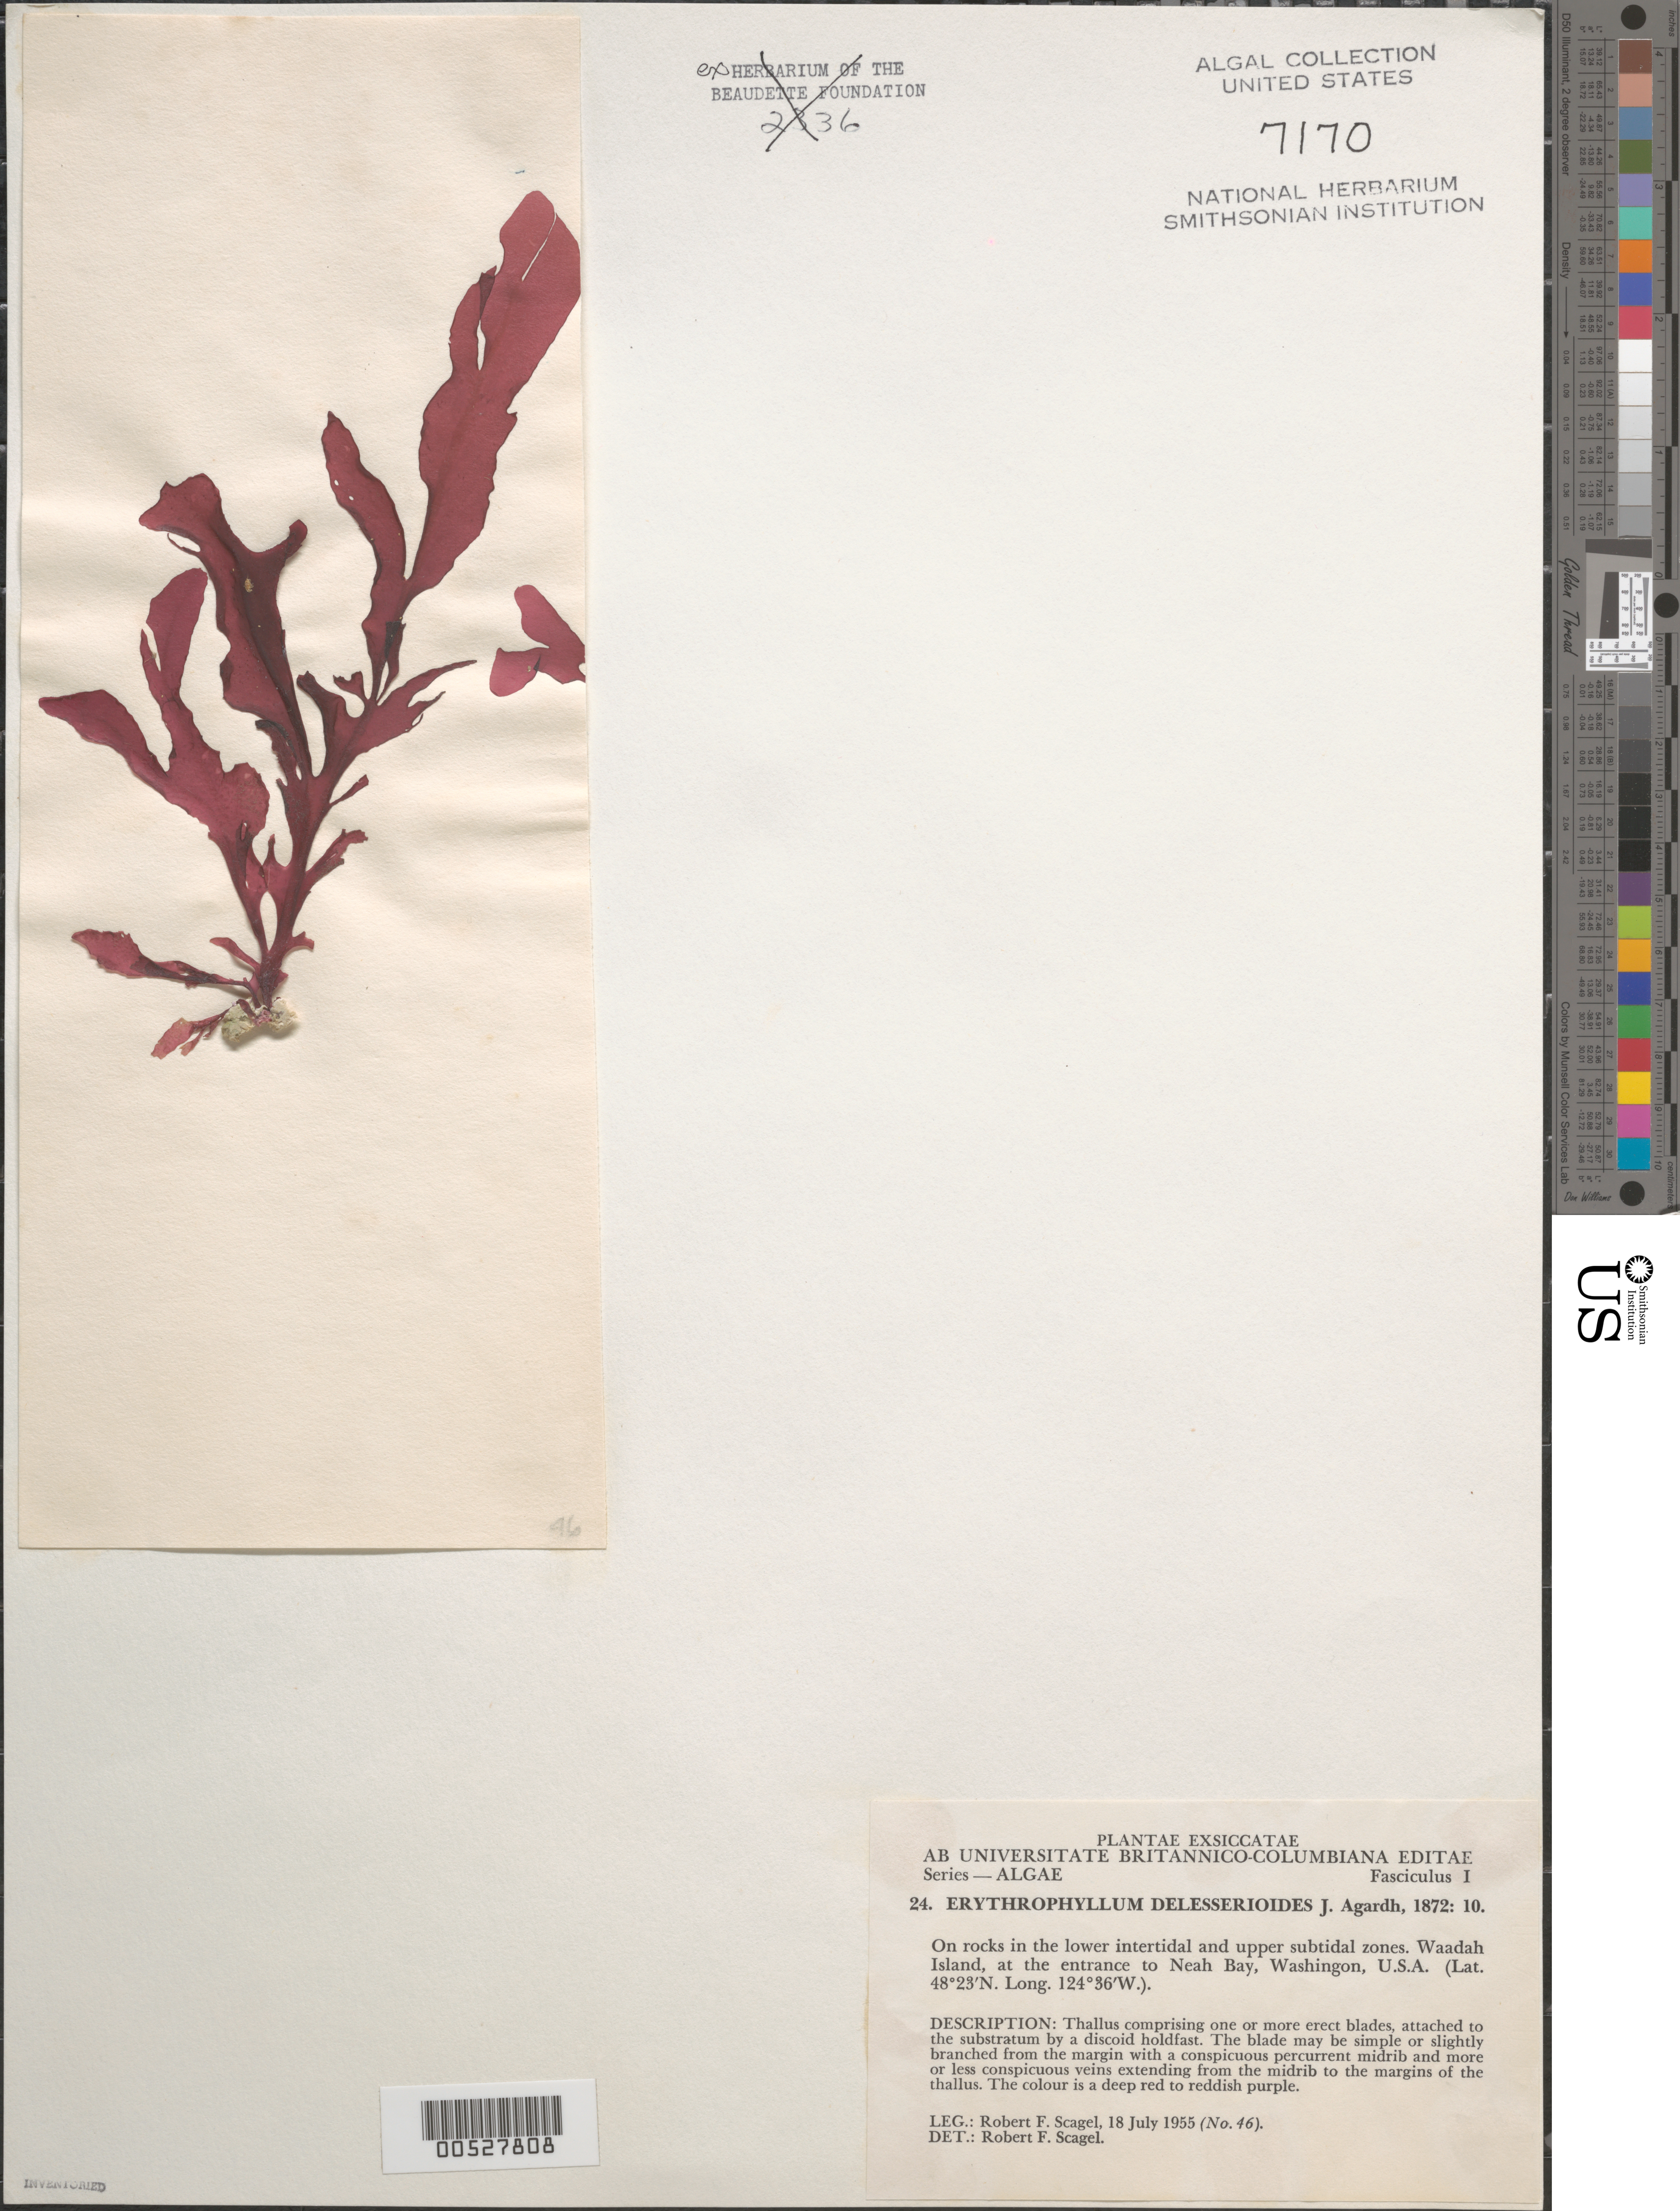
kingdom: Plantae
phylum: Rhodophyta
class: Florideophyceae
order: Gigartinales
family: Kallymeniaceae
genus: Erythrophyllum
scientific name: Erythrophyllum delesserioides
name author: J. Agardh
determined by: Scagel, R. F.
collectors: R. F. Scagel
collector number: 46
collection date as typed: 18 Jul 1955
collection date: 1955-07-18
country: United States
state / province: Washington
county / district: Clallam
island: Waadah Island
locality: Neah Bay entrance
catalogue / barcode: US 7170